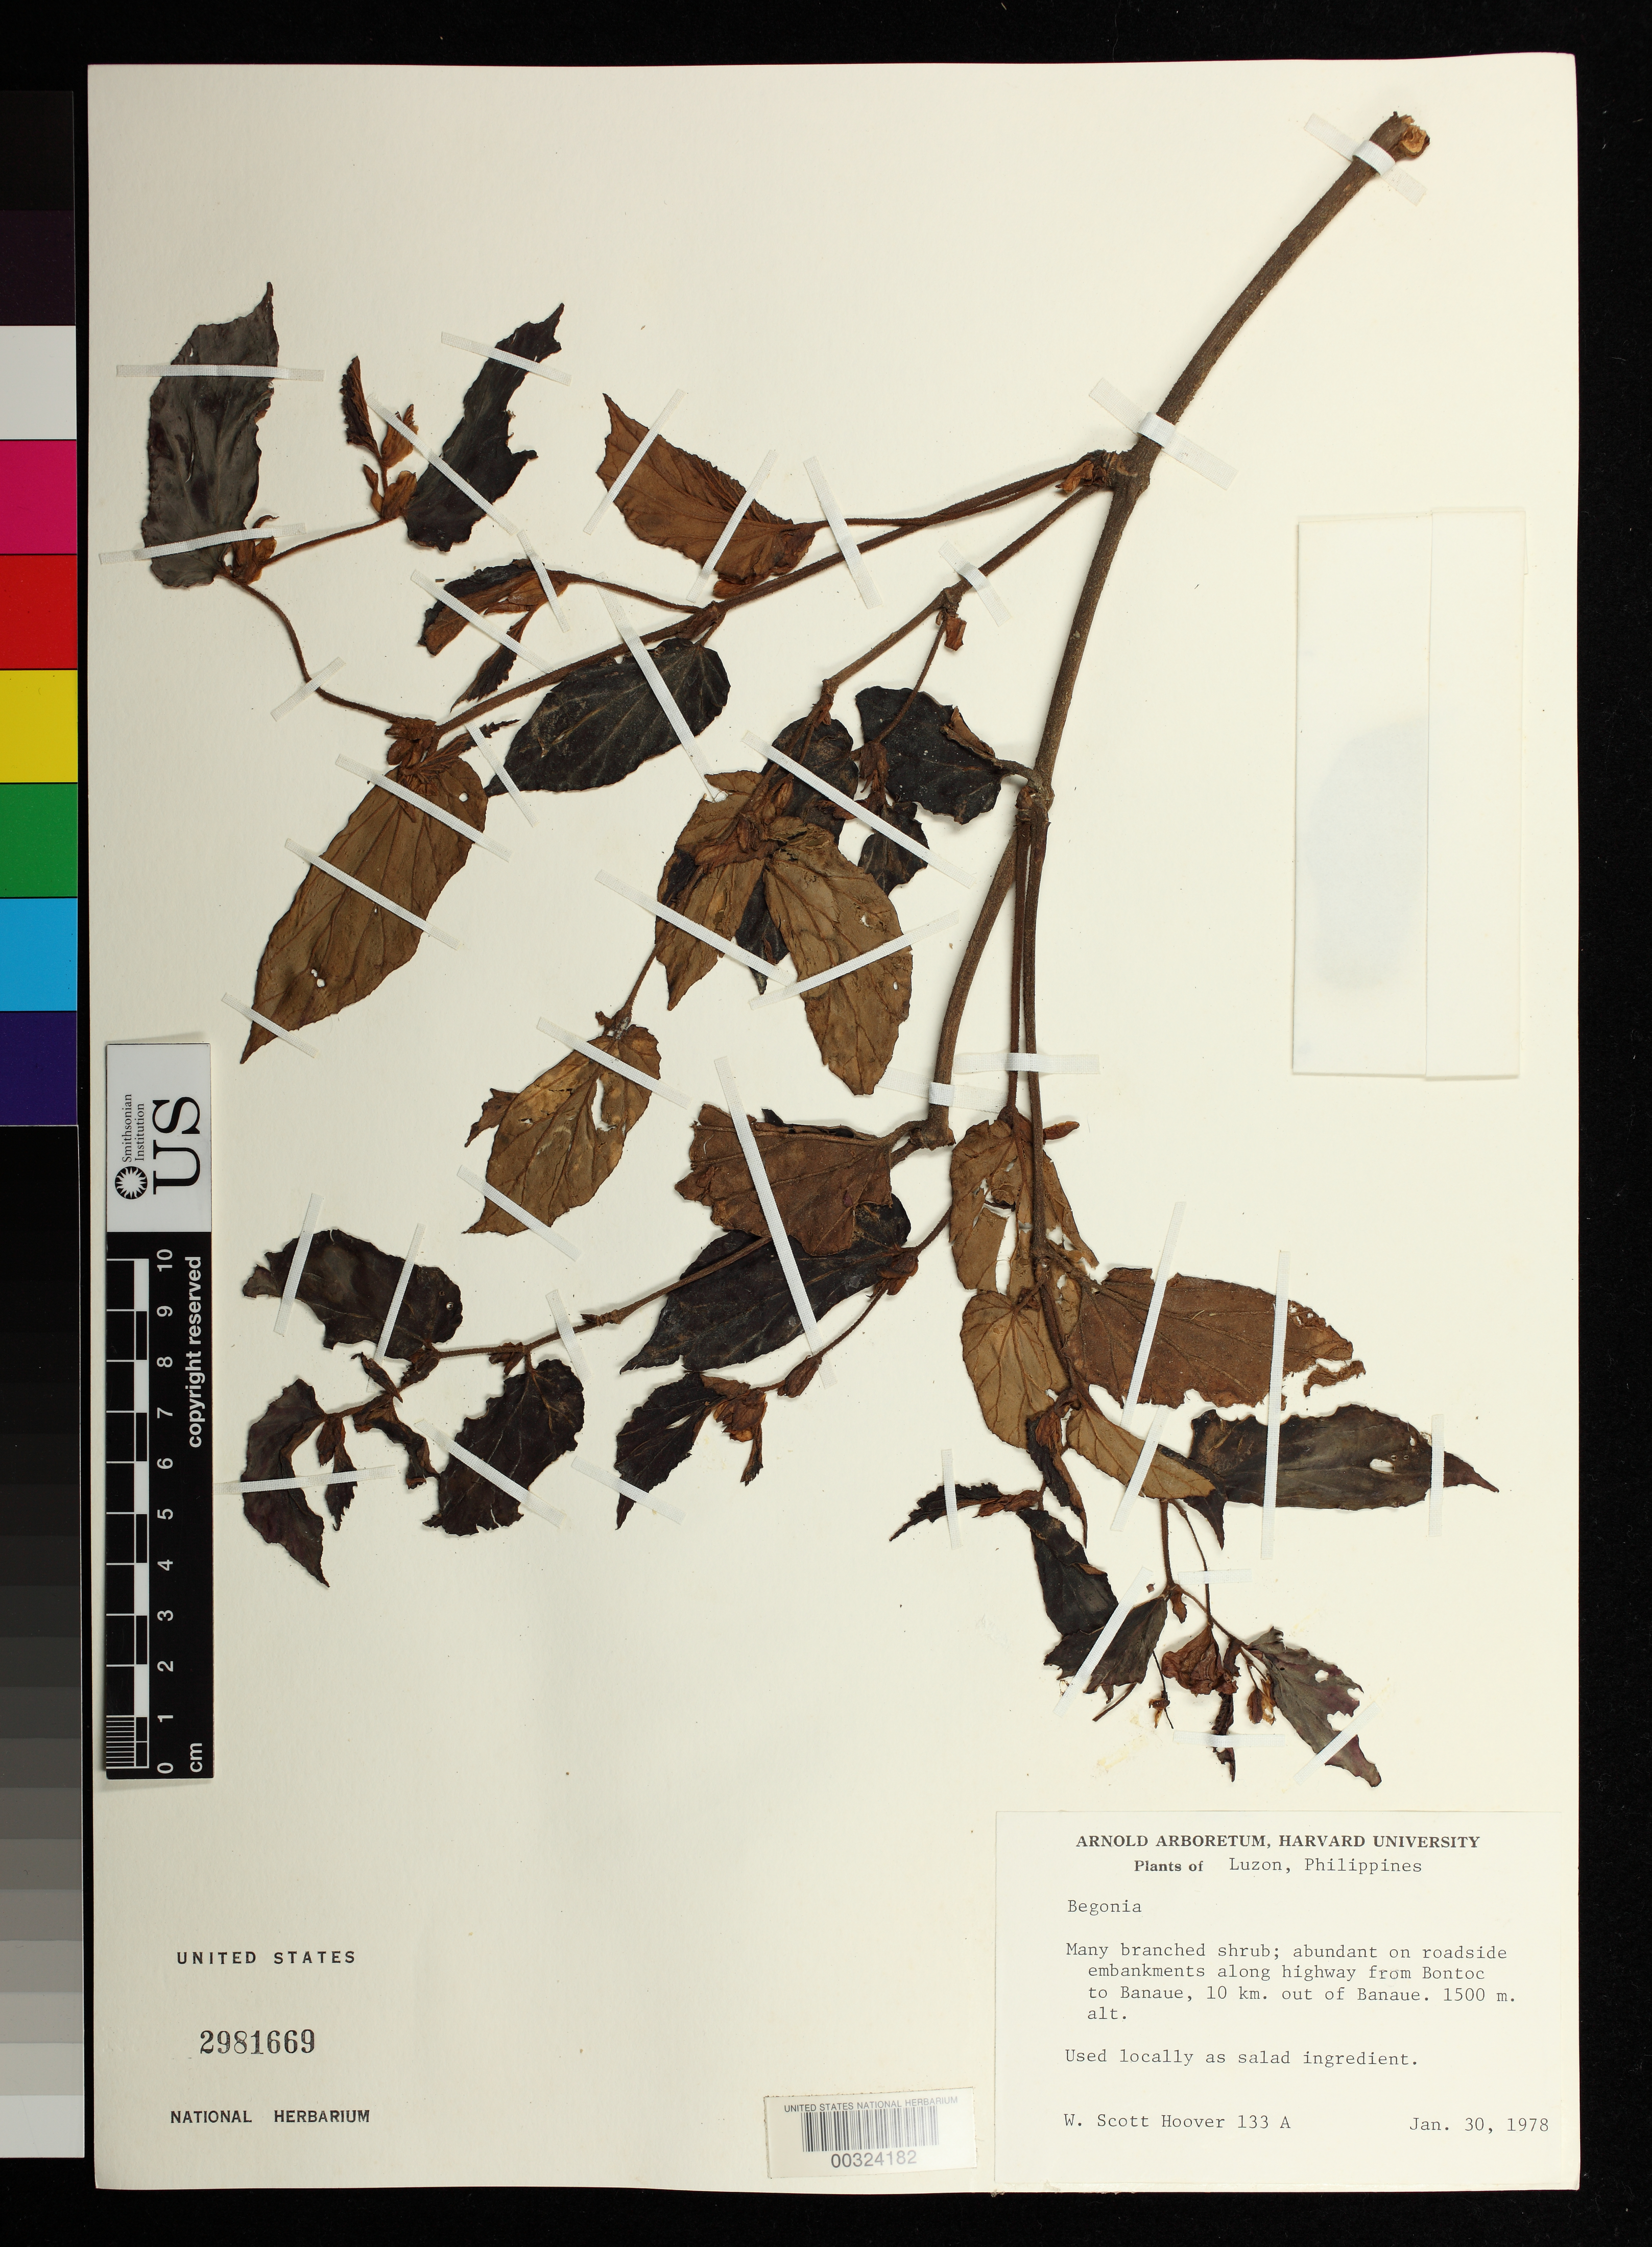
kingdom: Plantae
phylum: Tracheophyta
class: Magnoliopsida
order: Cucurbitales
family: Begoniaceae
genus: Begonia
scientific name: Begonia sp.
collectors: W. S. Hoover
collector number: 133a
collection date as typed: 30 Jan 1978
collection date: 1978-01-30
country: Philippines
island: Luzon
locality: Roadside embarkments along highway from bontoc to banaue, 10 km out of banaue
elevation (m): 1500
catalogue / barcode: US 2981669